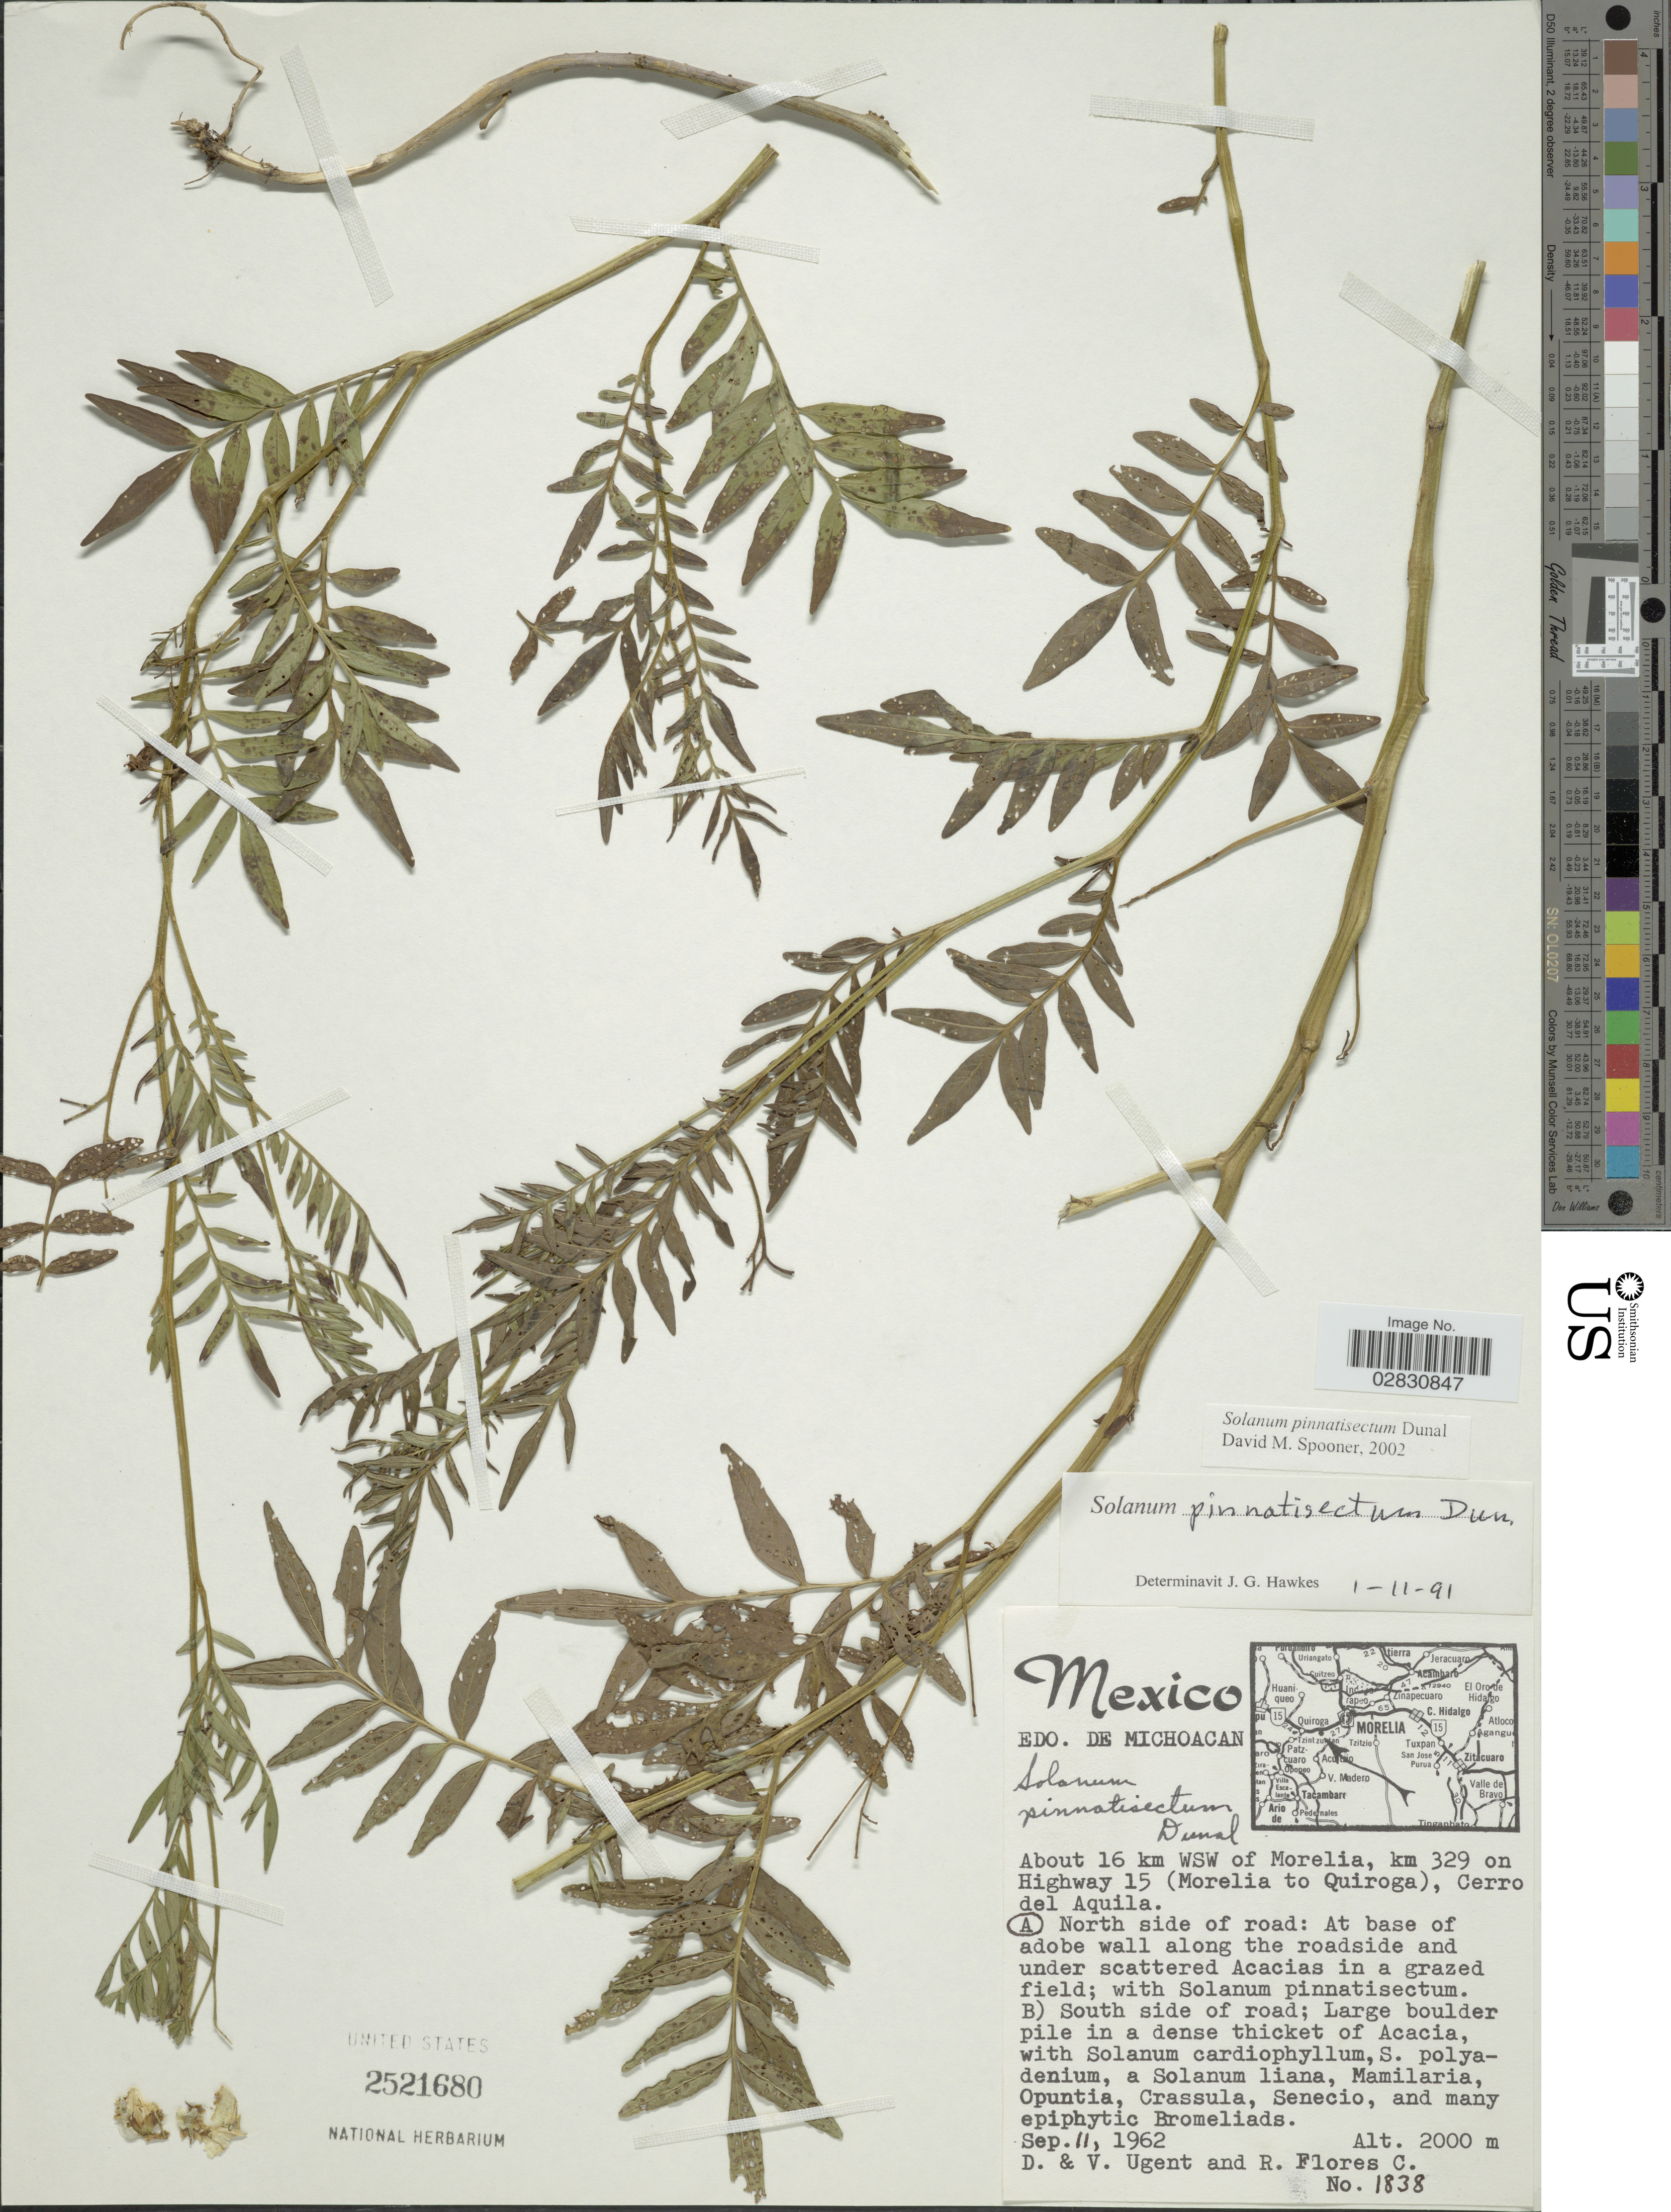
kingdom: Plantae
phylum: Tracheophyta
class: Magnoliopsida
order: Solanales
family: Solanaceae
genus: Solanum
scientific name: Solanum pinnatisectum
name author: Dunal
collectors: D. Ugent, V. Ugent & R. Flores-C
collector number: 1838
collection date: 1962-09-11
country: Mexico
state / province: Michoacán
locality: Edo. de Michoacan, About 16 km WSW of Morelia, km 329 on Highway 15 (Morelia to Quiroga), Cerro del Aquila, North side of road: At base of adobe wall along the roadside.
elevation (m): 2000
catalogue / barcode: US 2521680